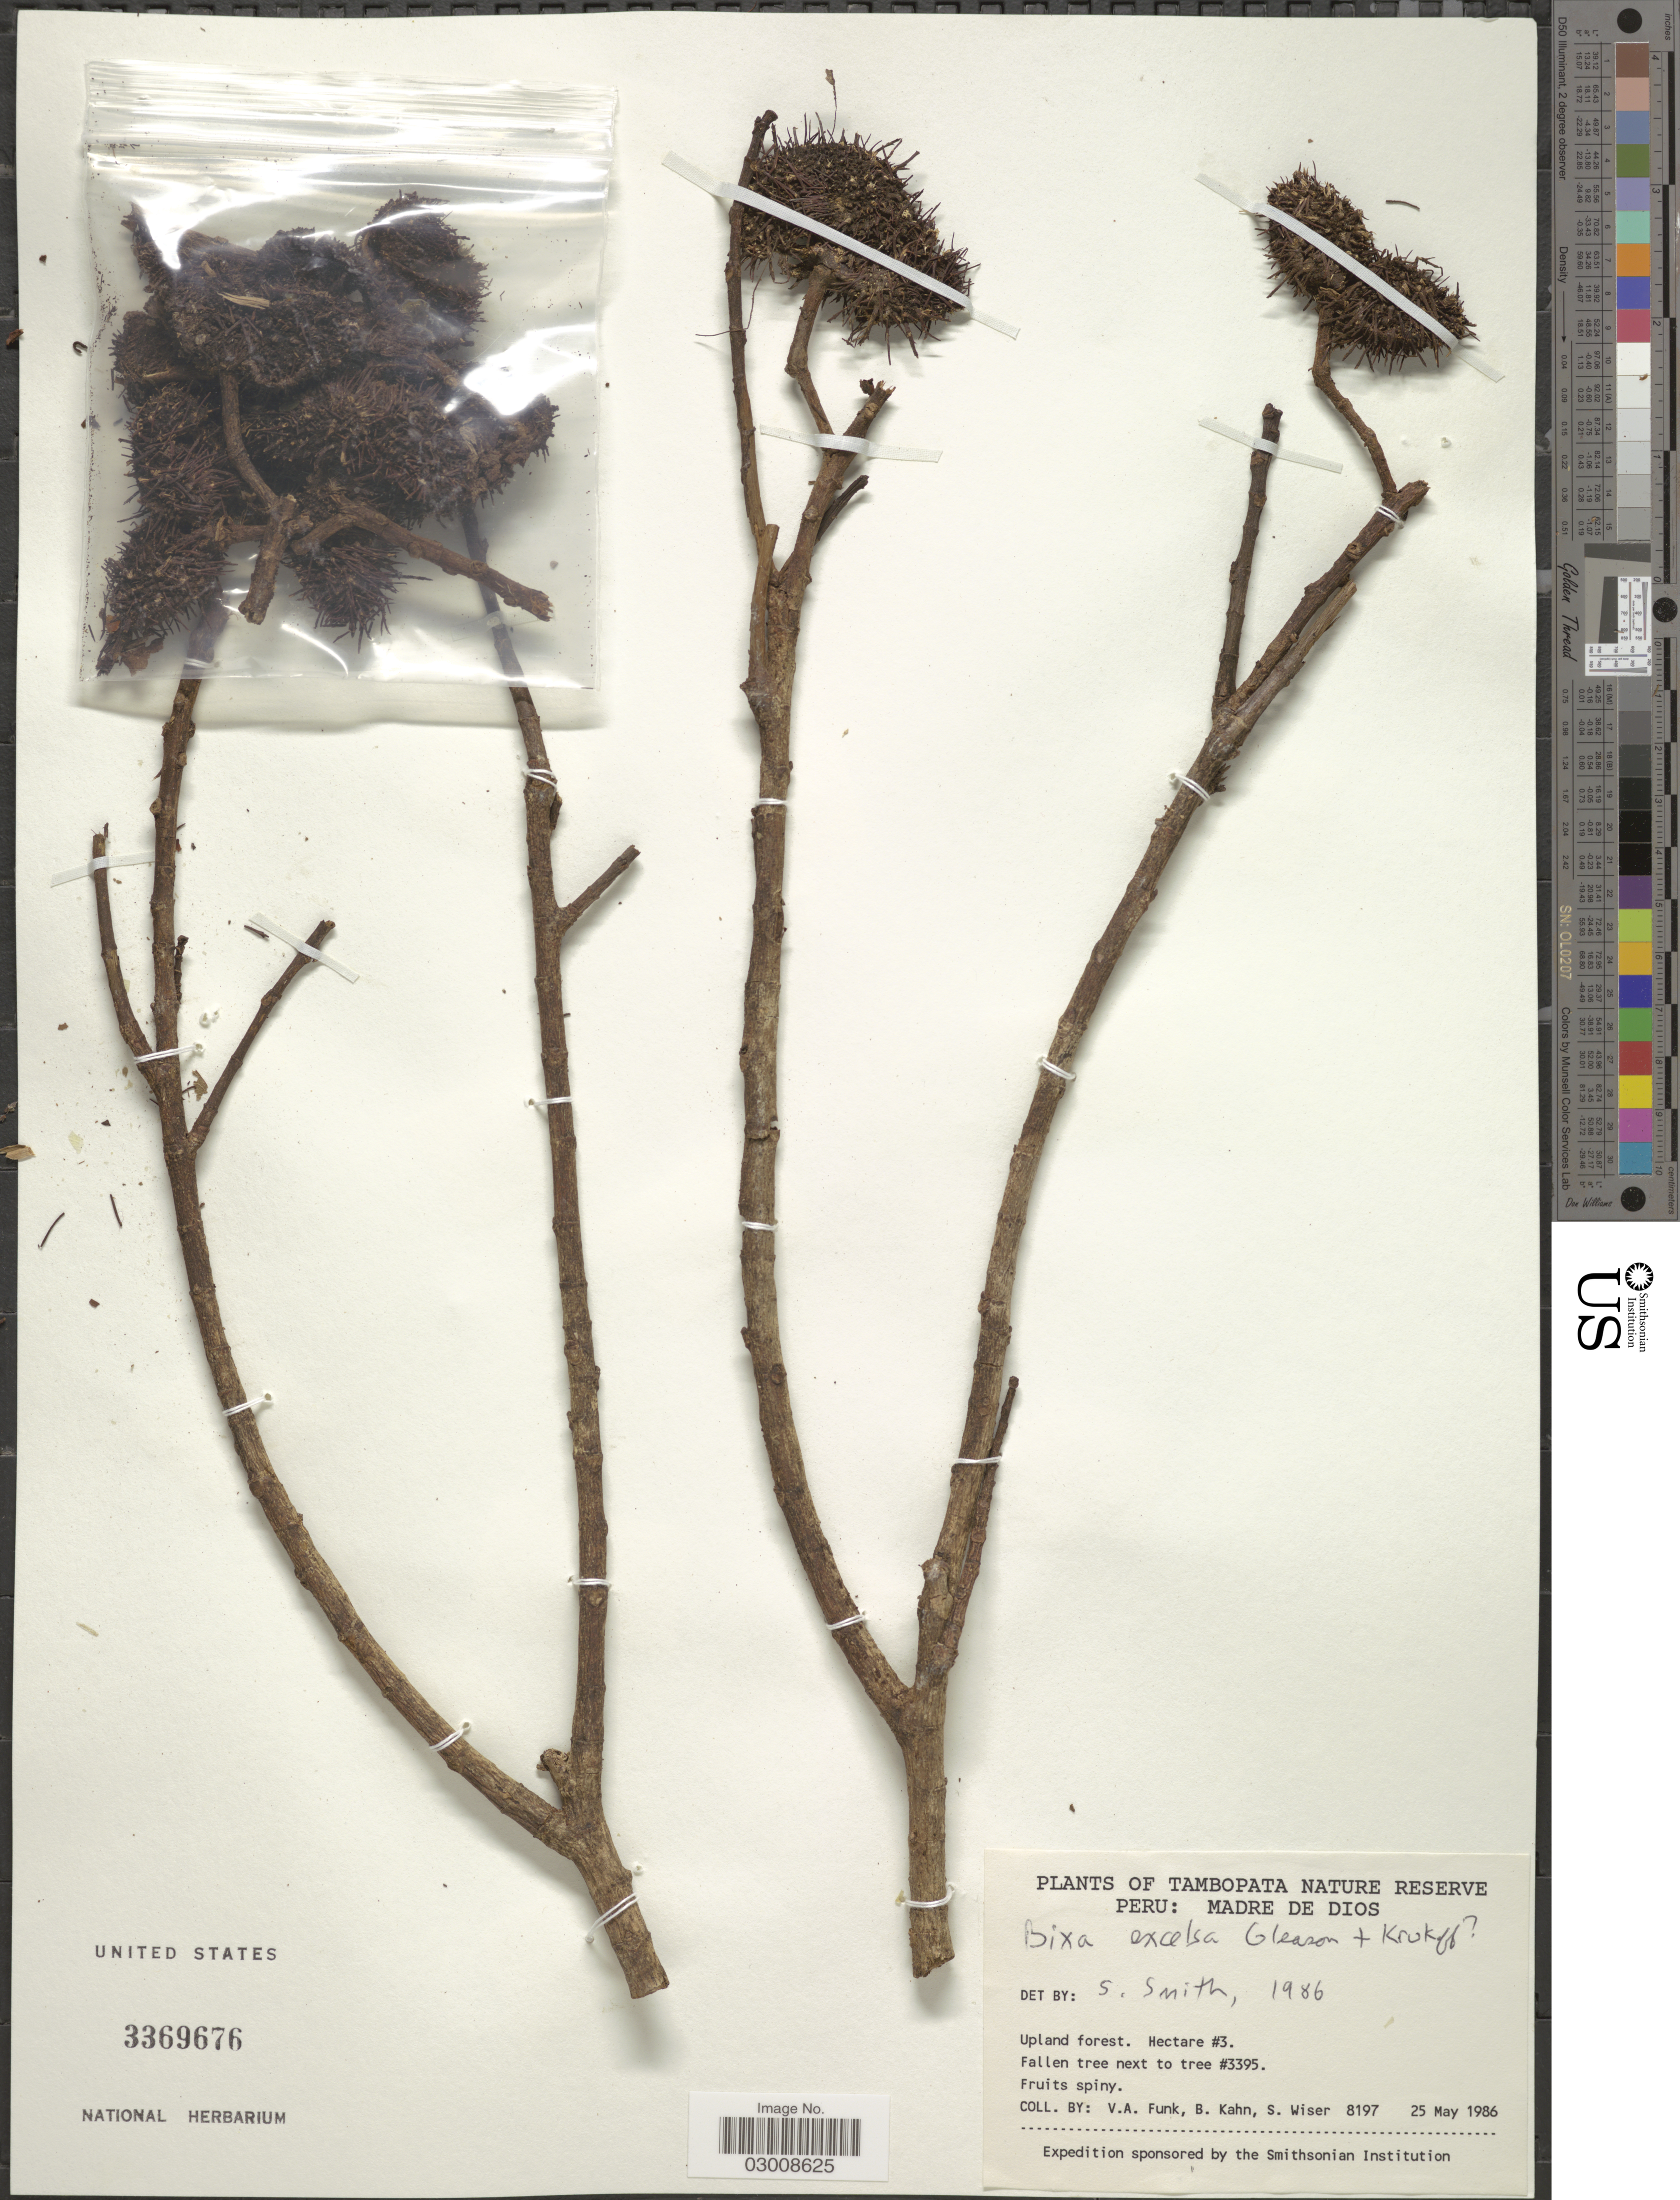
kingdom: Plantae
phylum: Tracheophyta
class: Magnoliopsida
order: Malvales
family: Bixaceae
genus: Bixa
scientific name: Bixa excelsa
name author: Gleason & Krukoff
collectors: V. Funk, B. Kahn & S. Wiser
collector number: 8197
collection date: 1986-05-25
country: Peru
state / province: Madre de Dios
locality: Tambopata Nature Reserve, Hectare #3.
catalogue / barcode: US 3369676